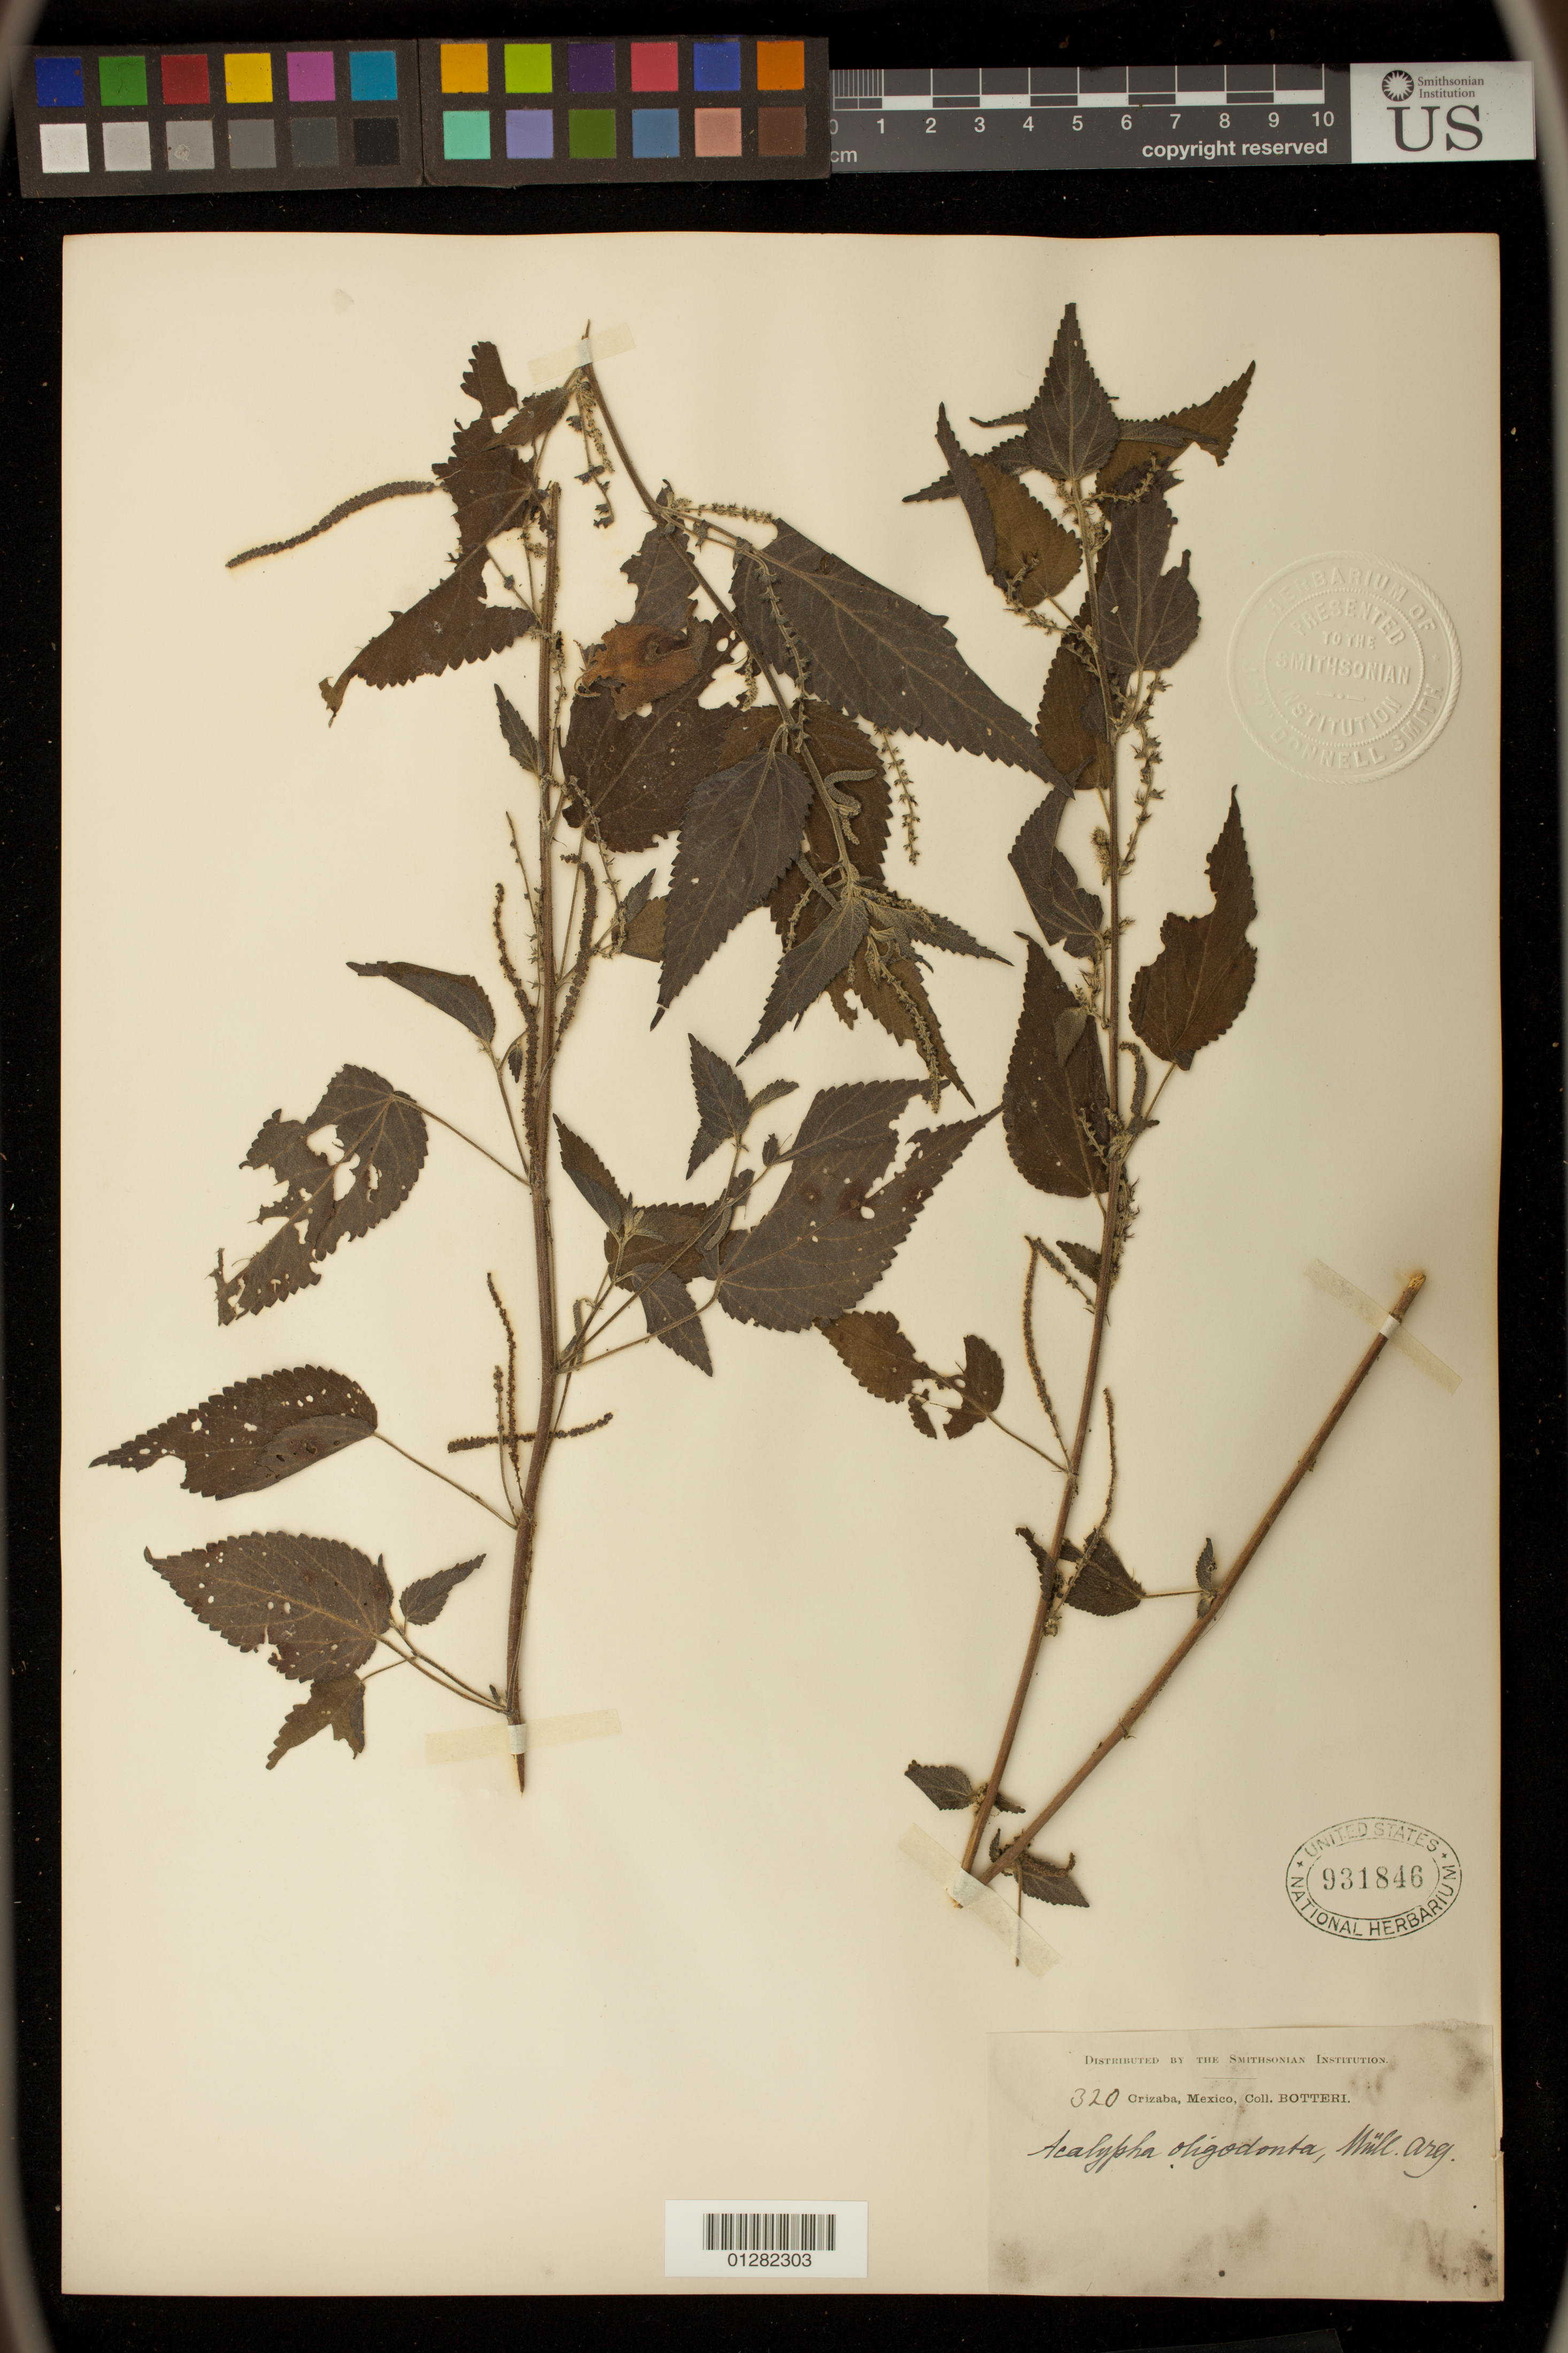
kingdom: Plantae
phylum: Tracheophyta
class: Magnoliopsida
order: Malpighiales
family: Euphorbiaceae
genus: Acalypha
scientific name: Acalypha oligodonta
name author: Müll. Arg.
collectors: C. A. Purpus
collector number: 320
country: Mexico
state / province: Veracruz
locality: Orizaba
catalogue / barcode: US 931846